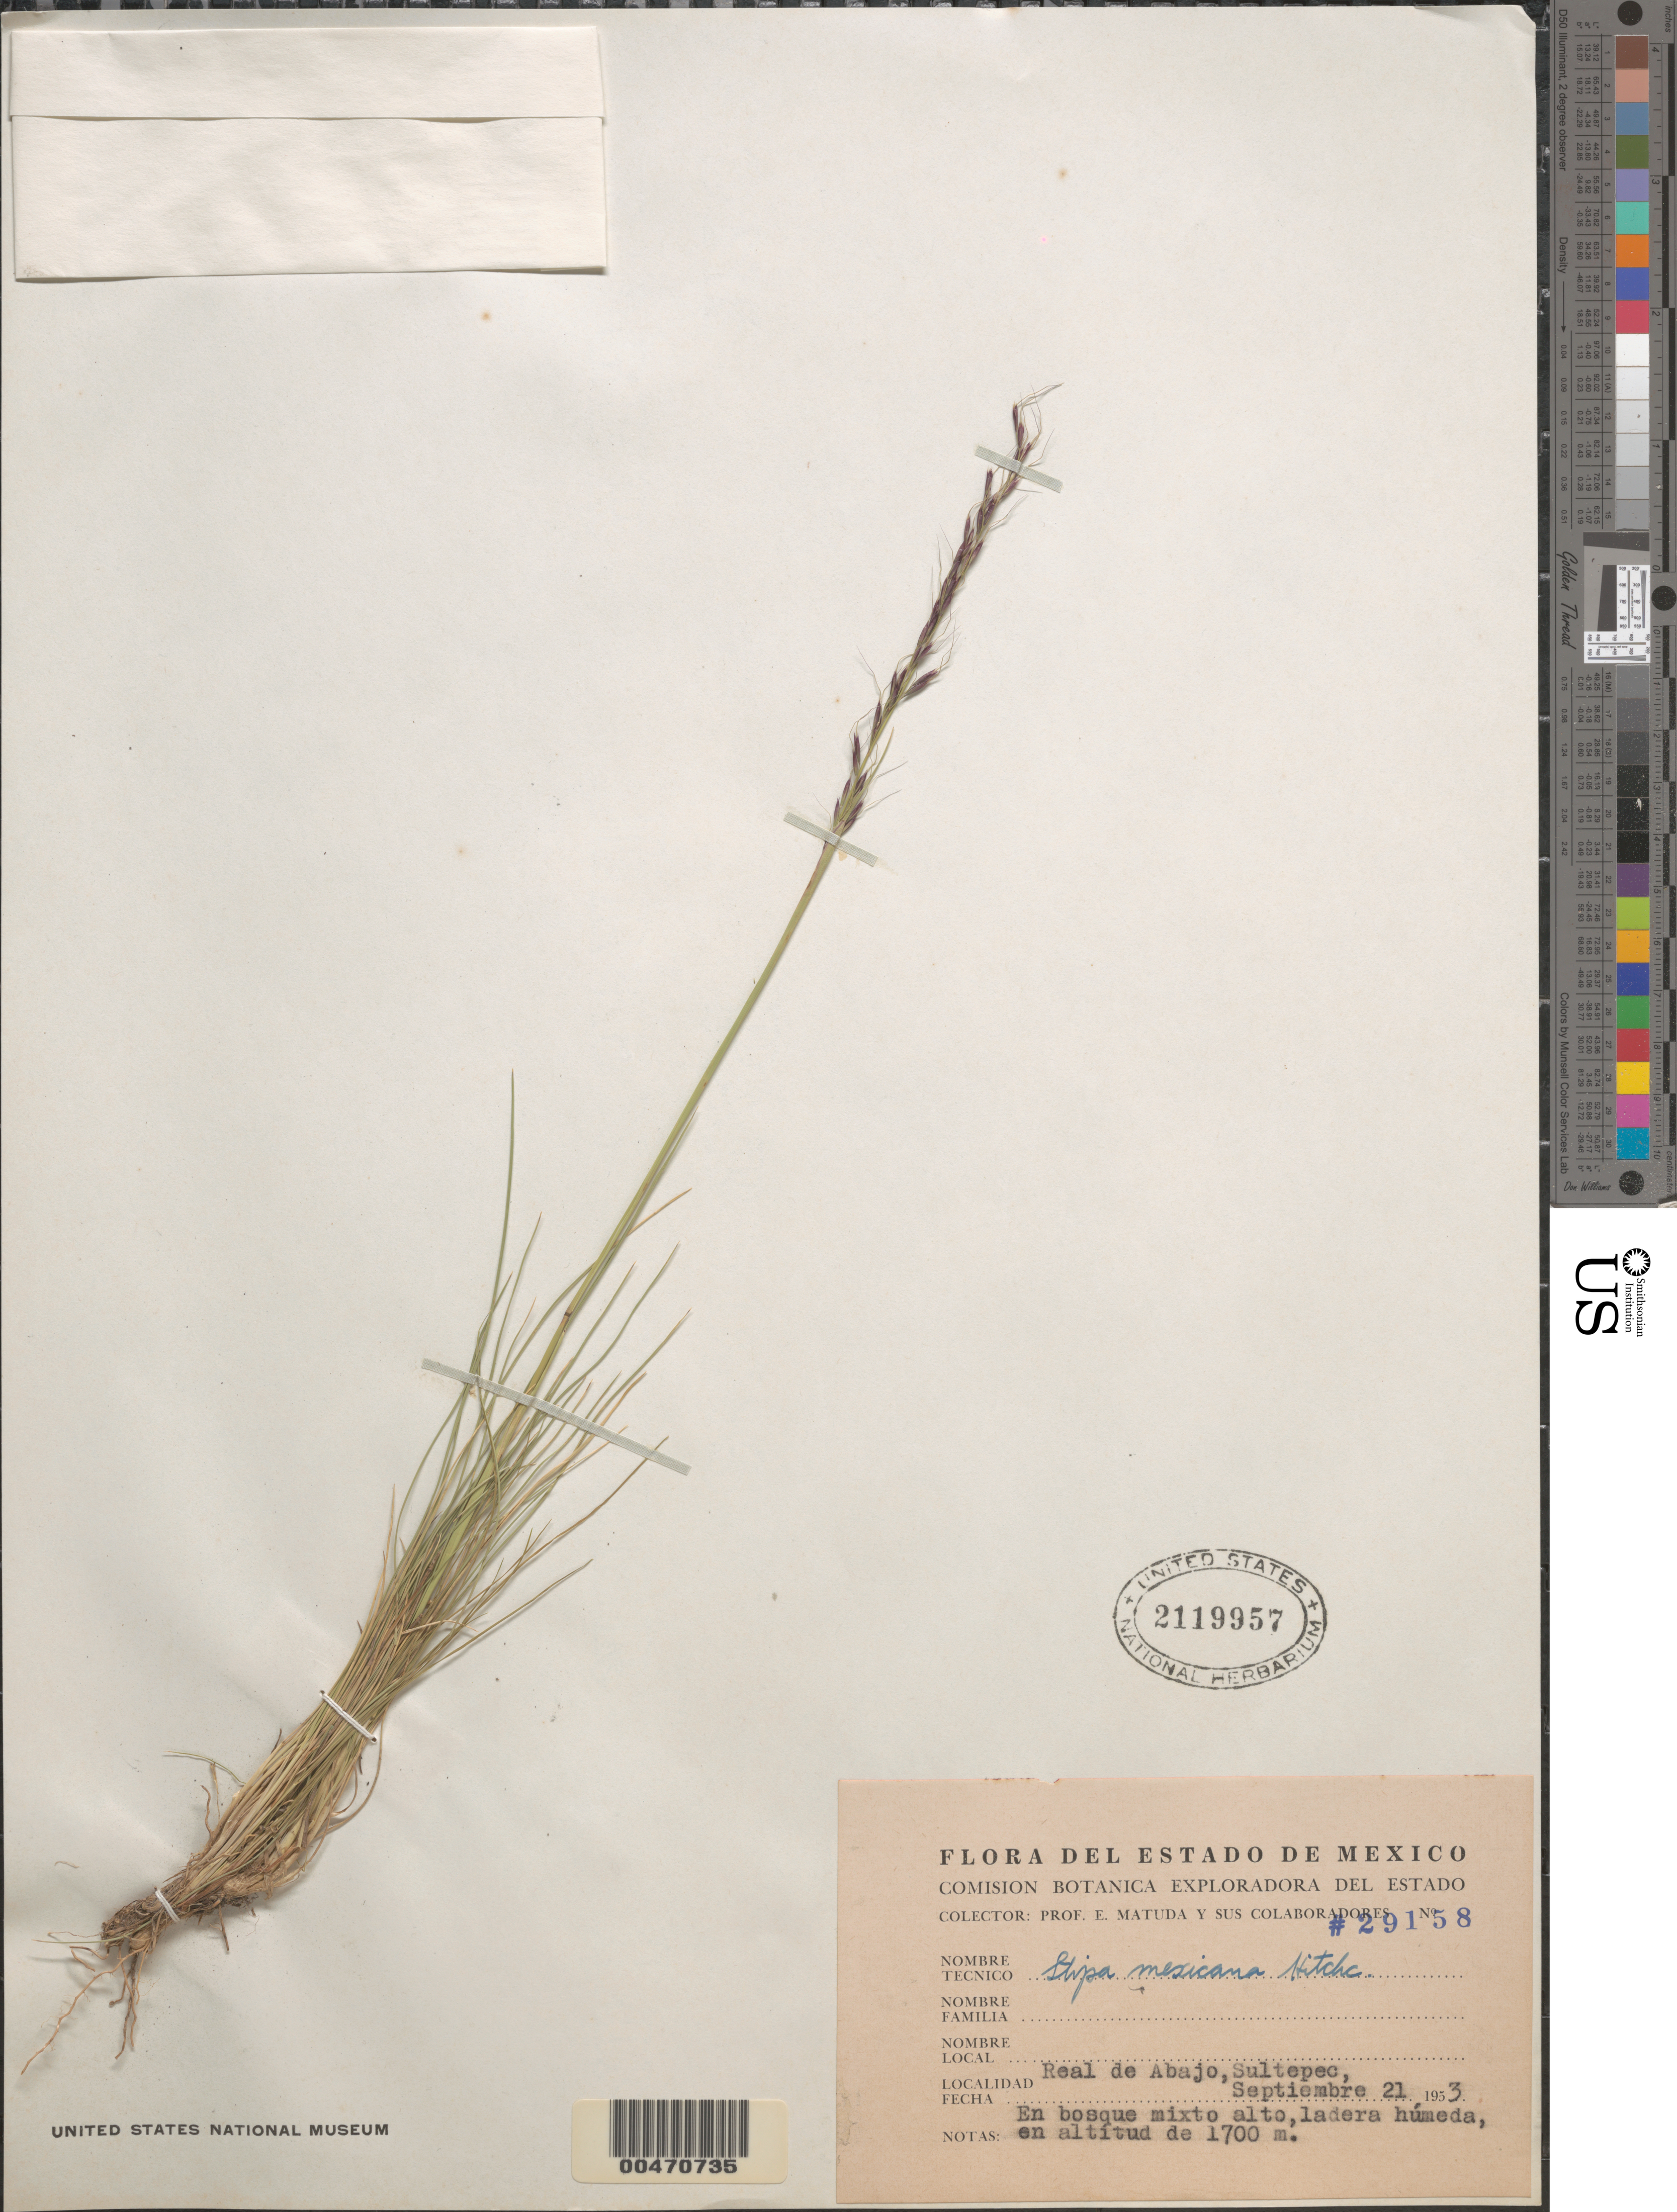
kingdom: Plantae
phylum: Tracheophyta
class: Liliopsida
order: Poales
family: Poaceae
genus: Stipa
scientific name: Stipa mexicana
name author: Hitchc.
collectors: E. Matuda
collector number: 29158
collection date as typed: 21 Sep 1953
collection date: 1953-09-21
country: Mexico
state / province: México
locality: Real de Abajo, Sultepec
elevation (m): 1700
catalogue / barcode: US 2119957